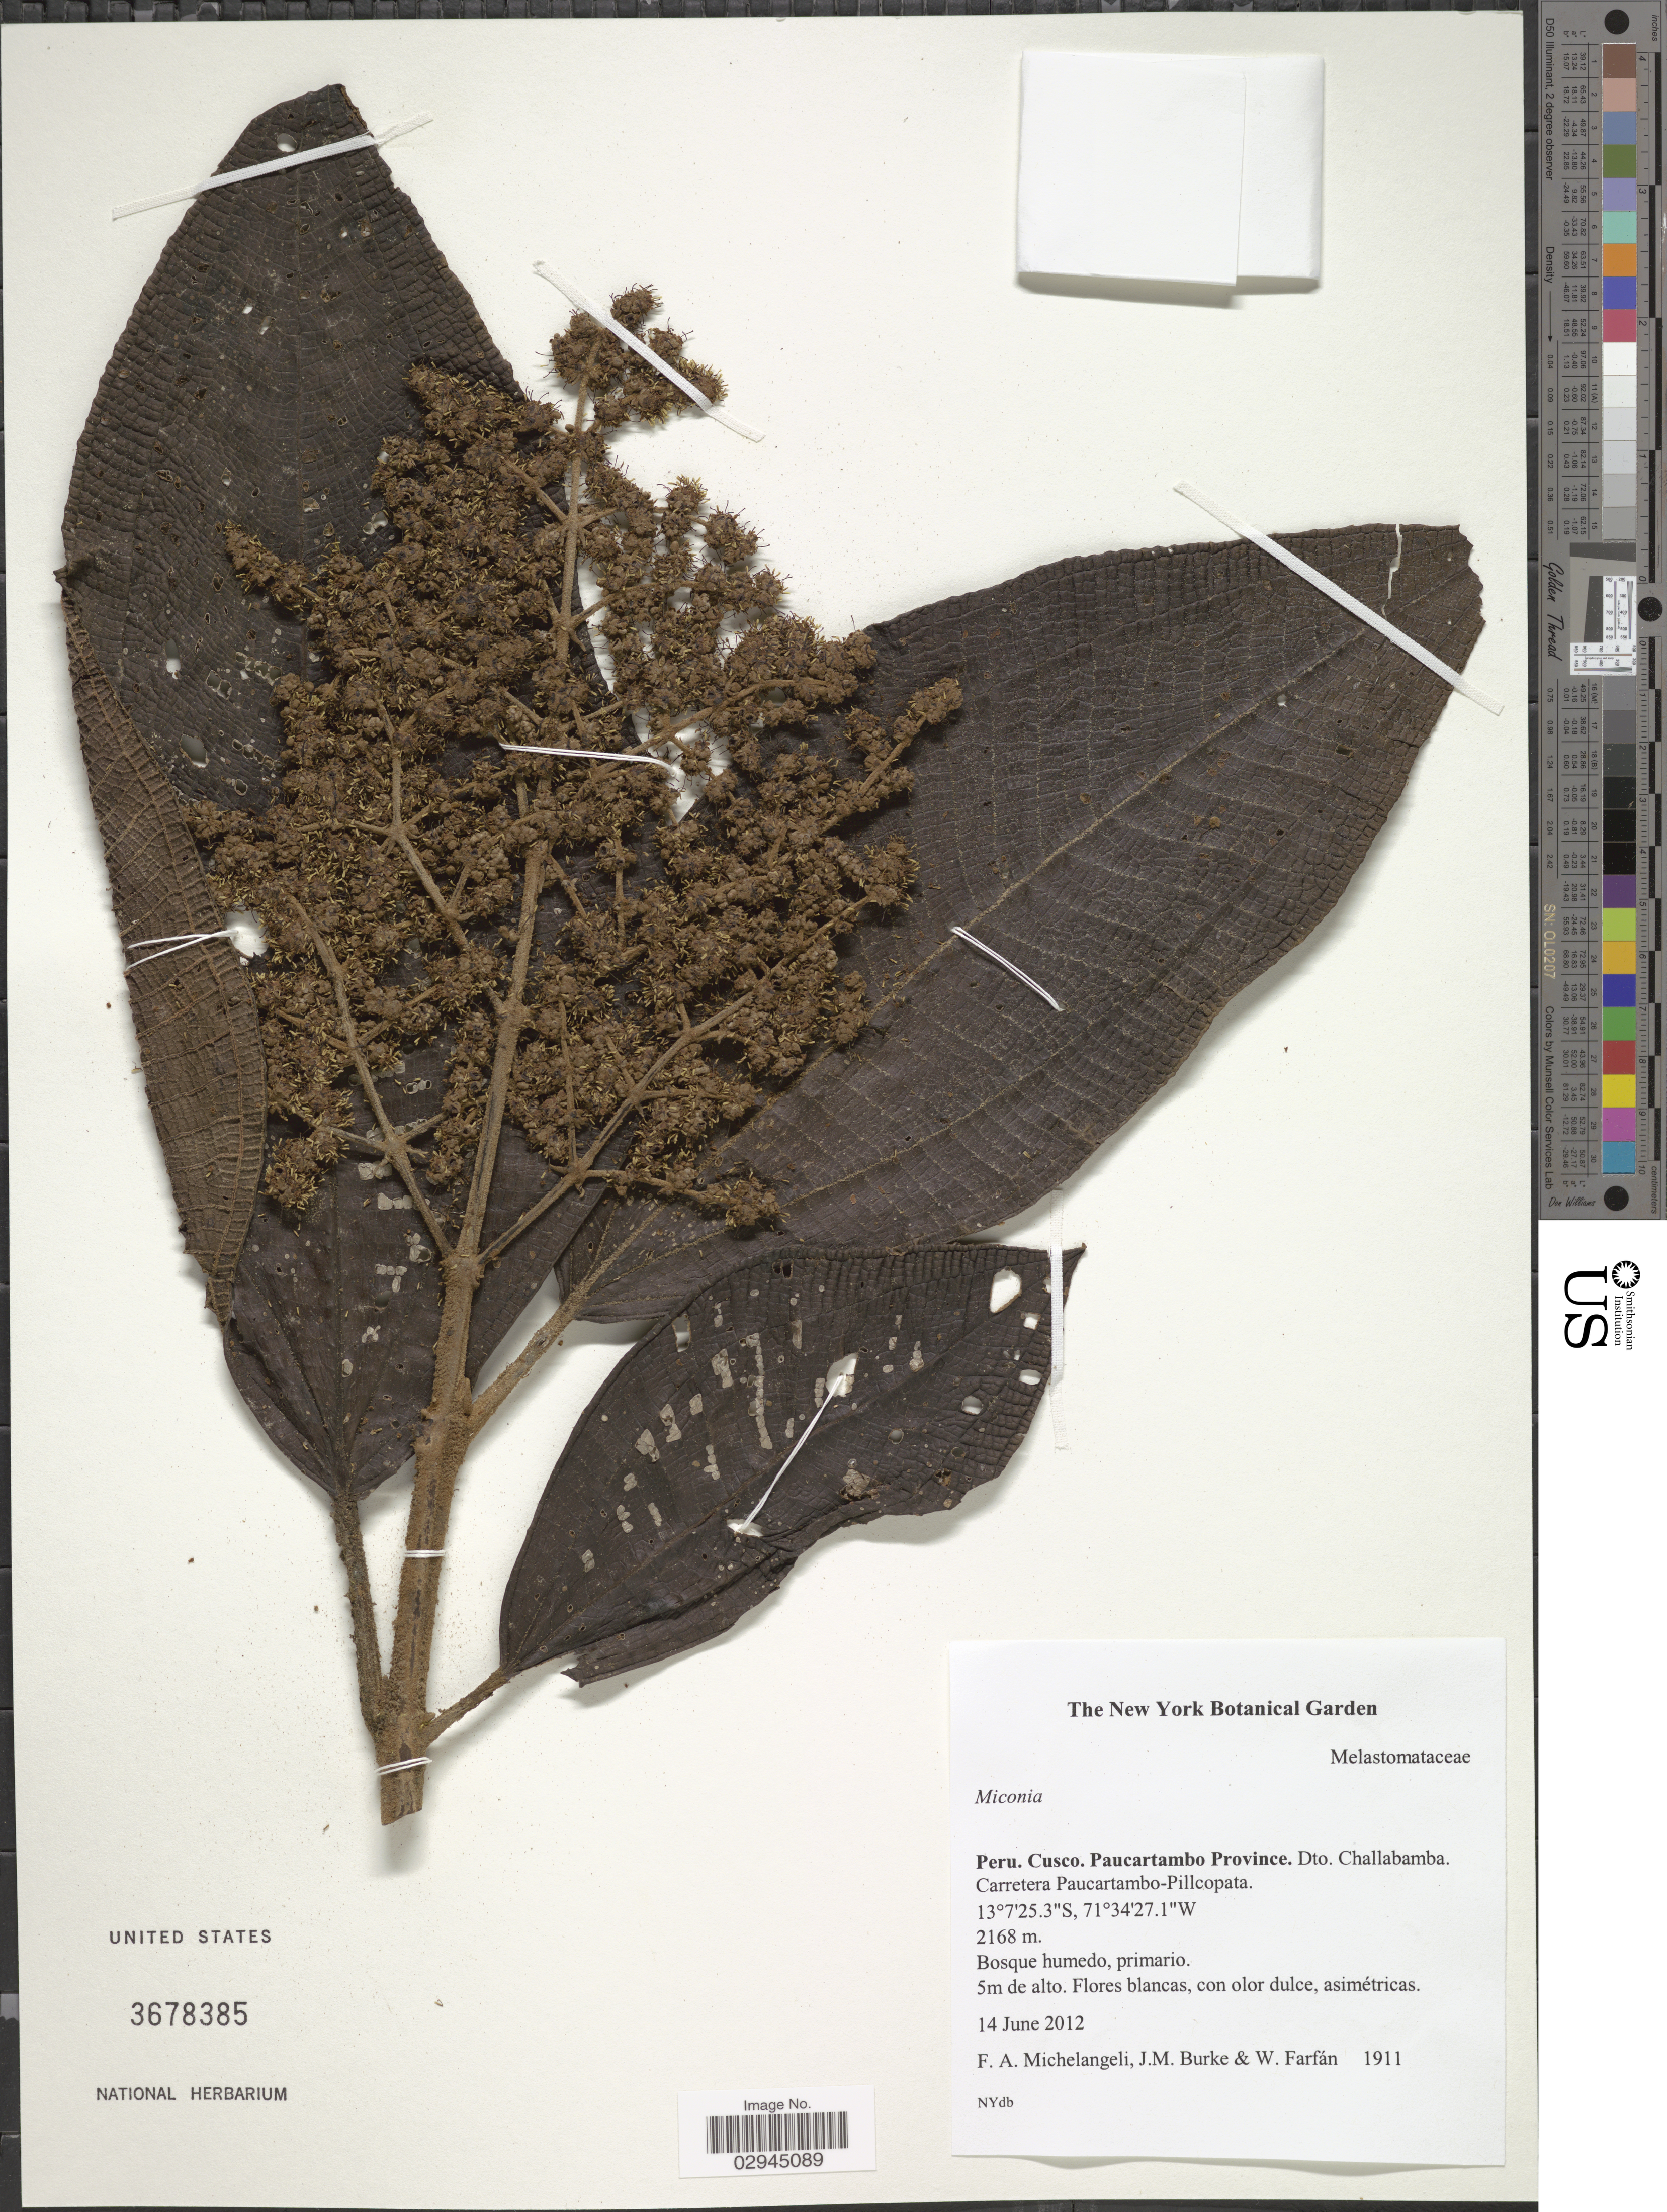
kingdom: Plantae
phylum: Tracheophyta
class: Magnoliopsida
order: Myrtales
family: Melastomataceae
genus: Miconia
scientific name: Miconia eriocalyx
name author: Cogn.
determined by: Michelangeli, F. A.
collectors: F. A. Michelangeli, Jac. M. Burke & W. Farfán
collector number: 1911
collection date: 2012-06-14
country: Peru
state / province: Cusco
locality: Paucartambo Province. Dto. Challabamba. Carretera Paucartamo-Pillcopata.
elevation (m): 2168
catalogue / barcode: US 3678385